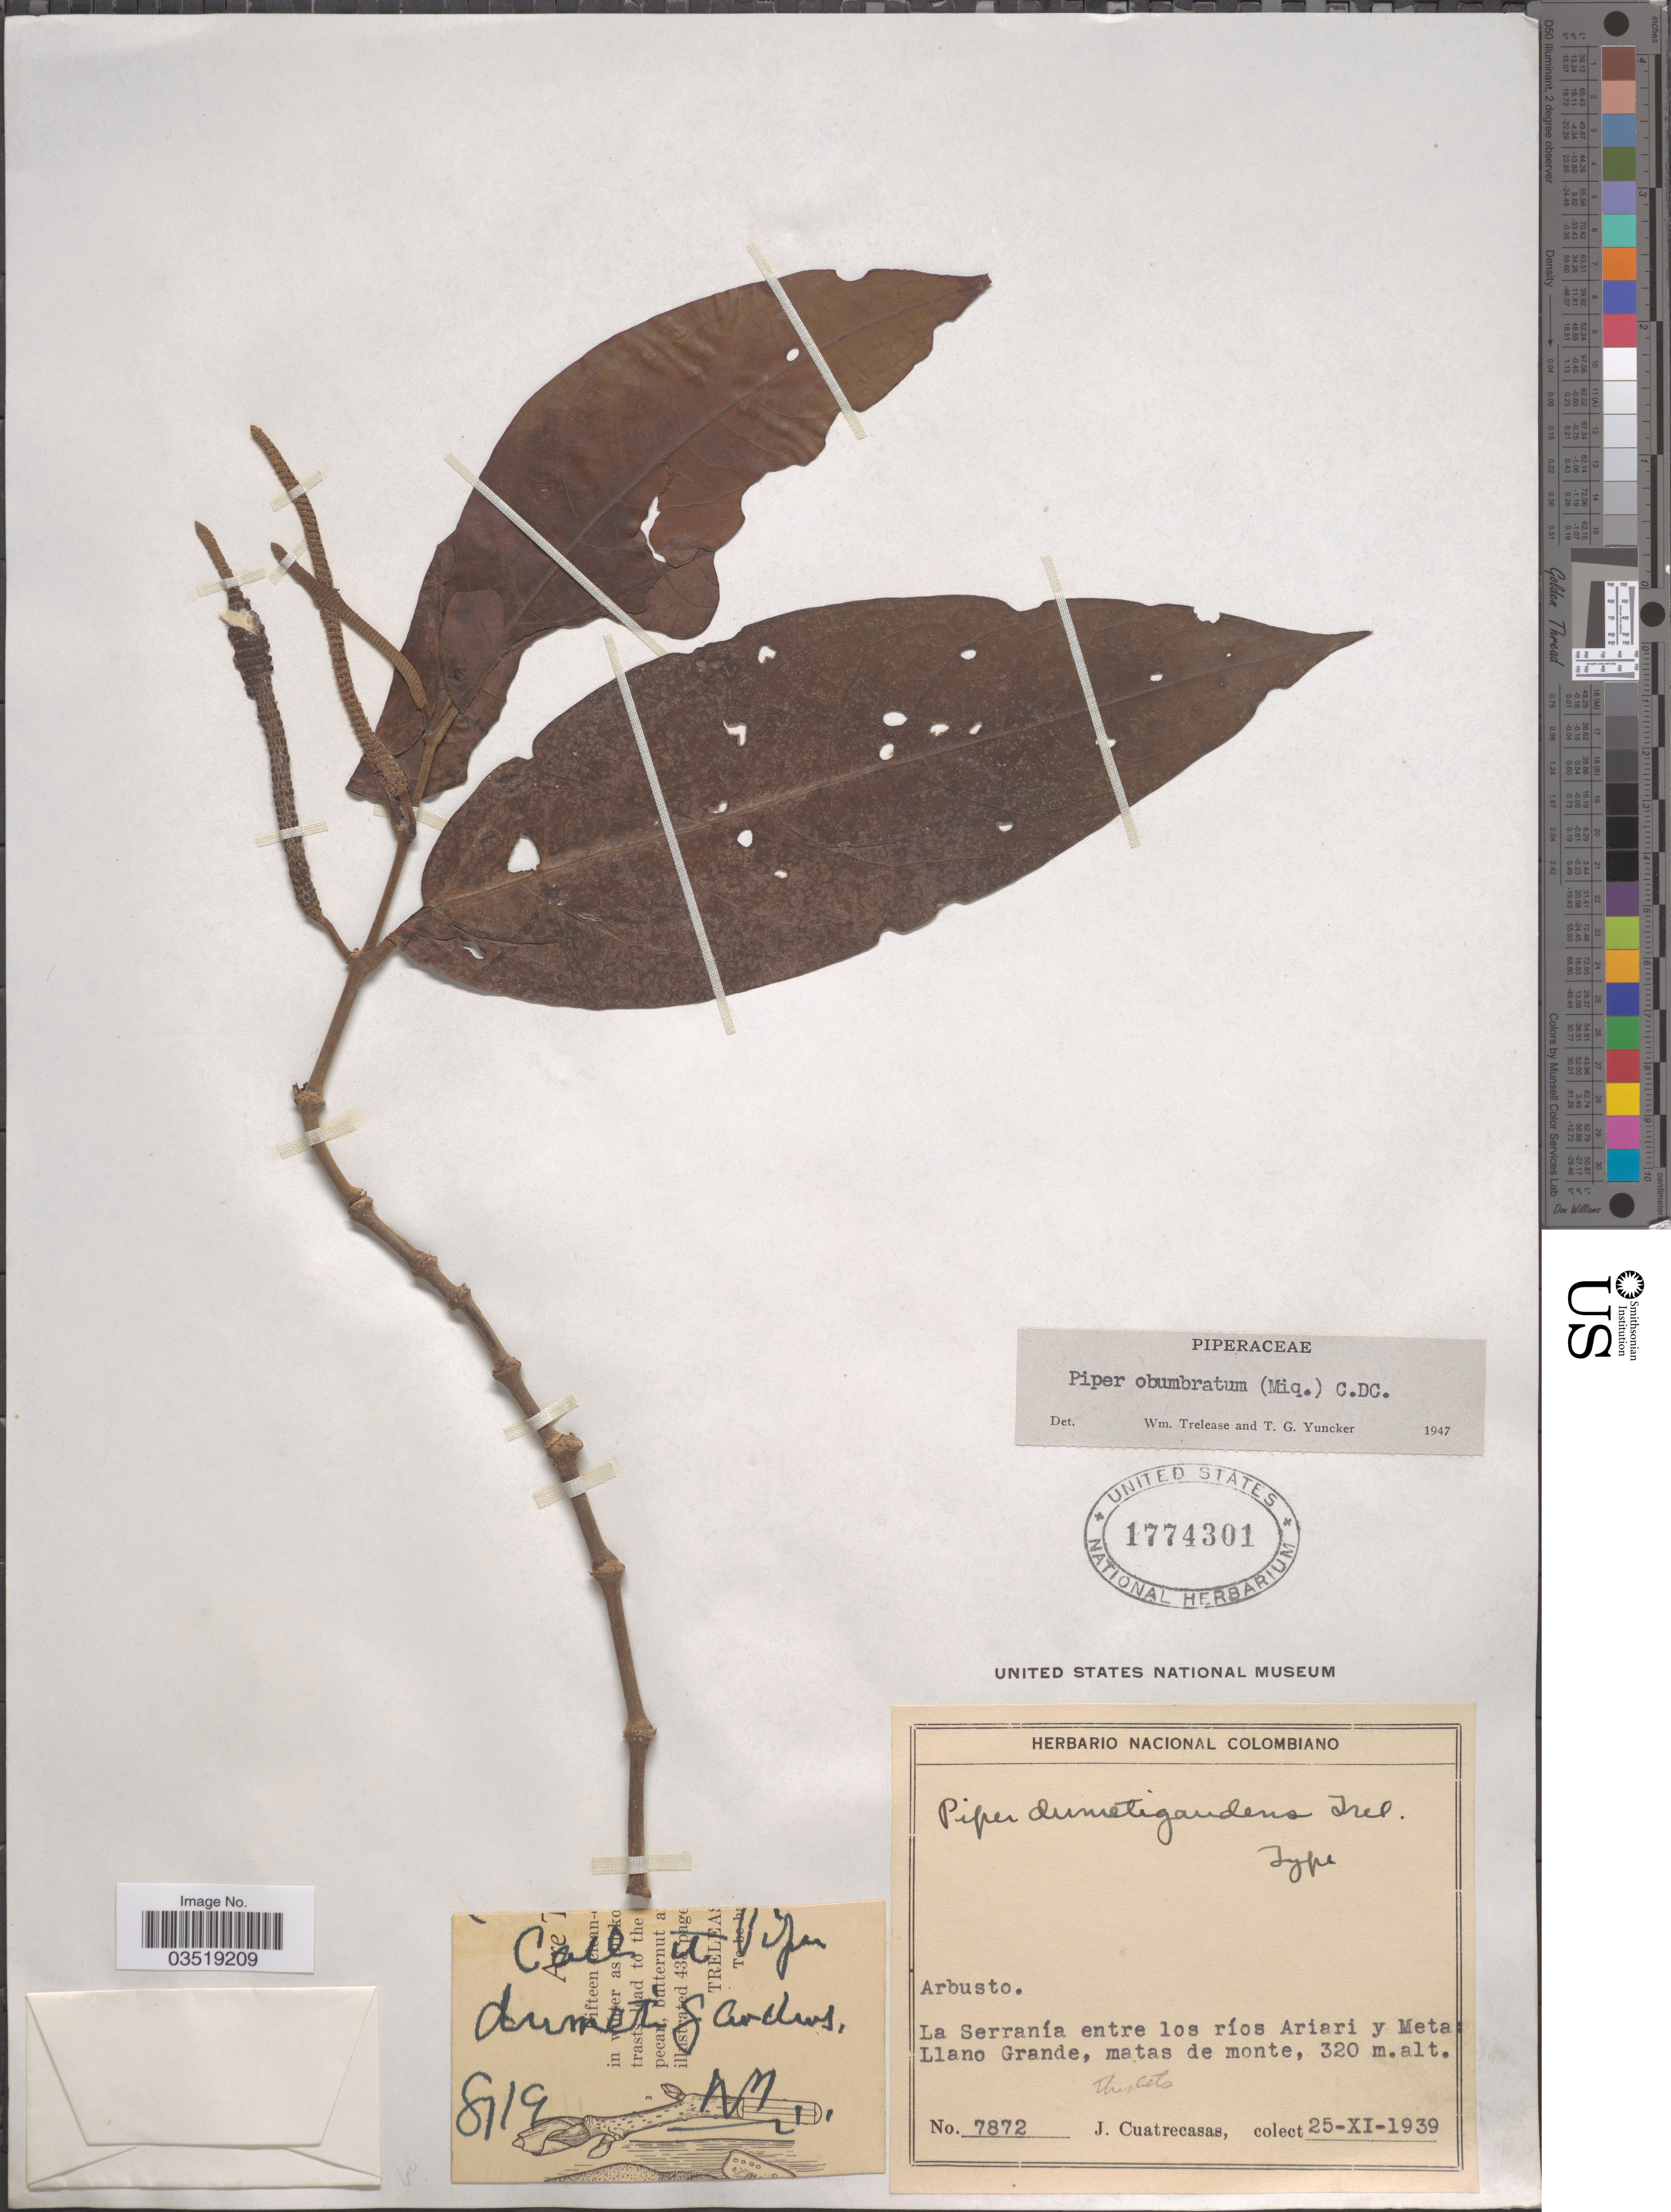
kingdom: Plantae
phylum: Tracheophyta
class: Magnoliopsida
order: Piperales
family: Piperaceae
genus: Piper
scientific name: Piper arboreum var. hirtellum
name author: Yunck.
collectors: J. Cuatrecasas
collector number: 7872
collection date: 1939-11-25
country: Colombia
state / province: Meta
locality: La Serranía entre los ríos Ariari y Meta: Llano Grande.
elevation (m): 320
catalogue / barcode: US 1774301